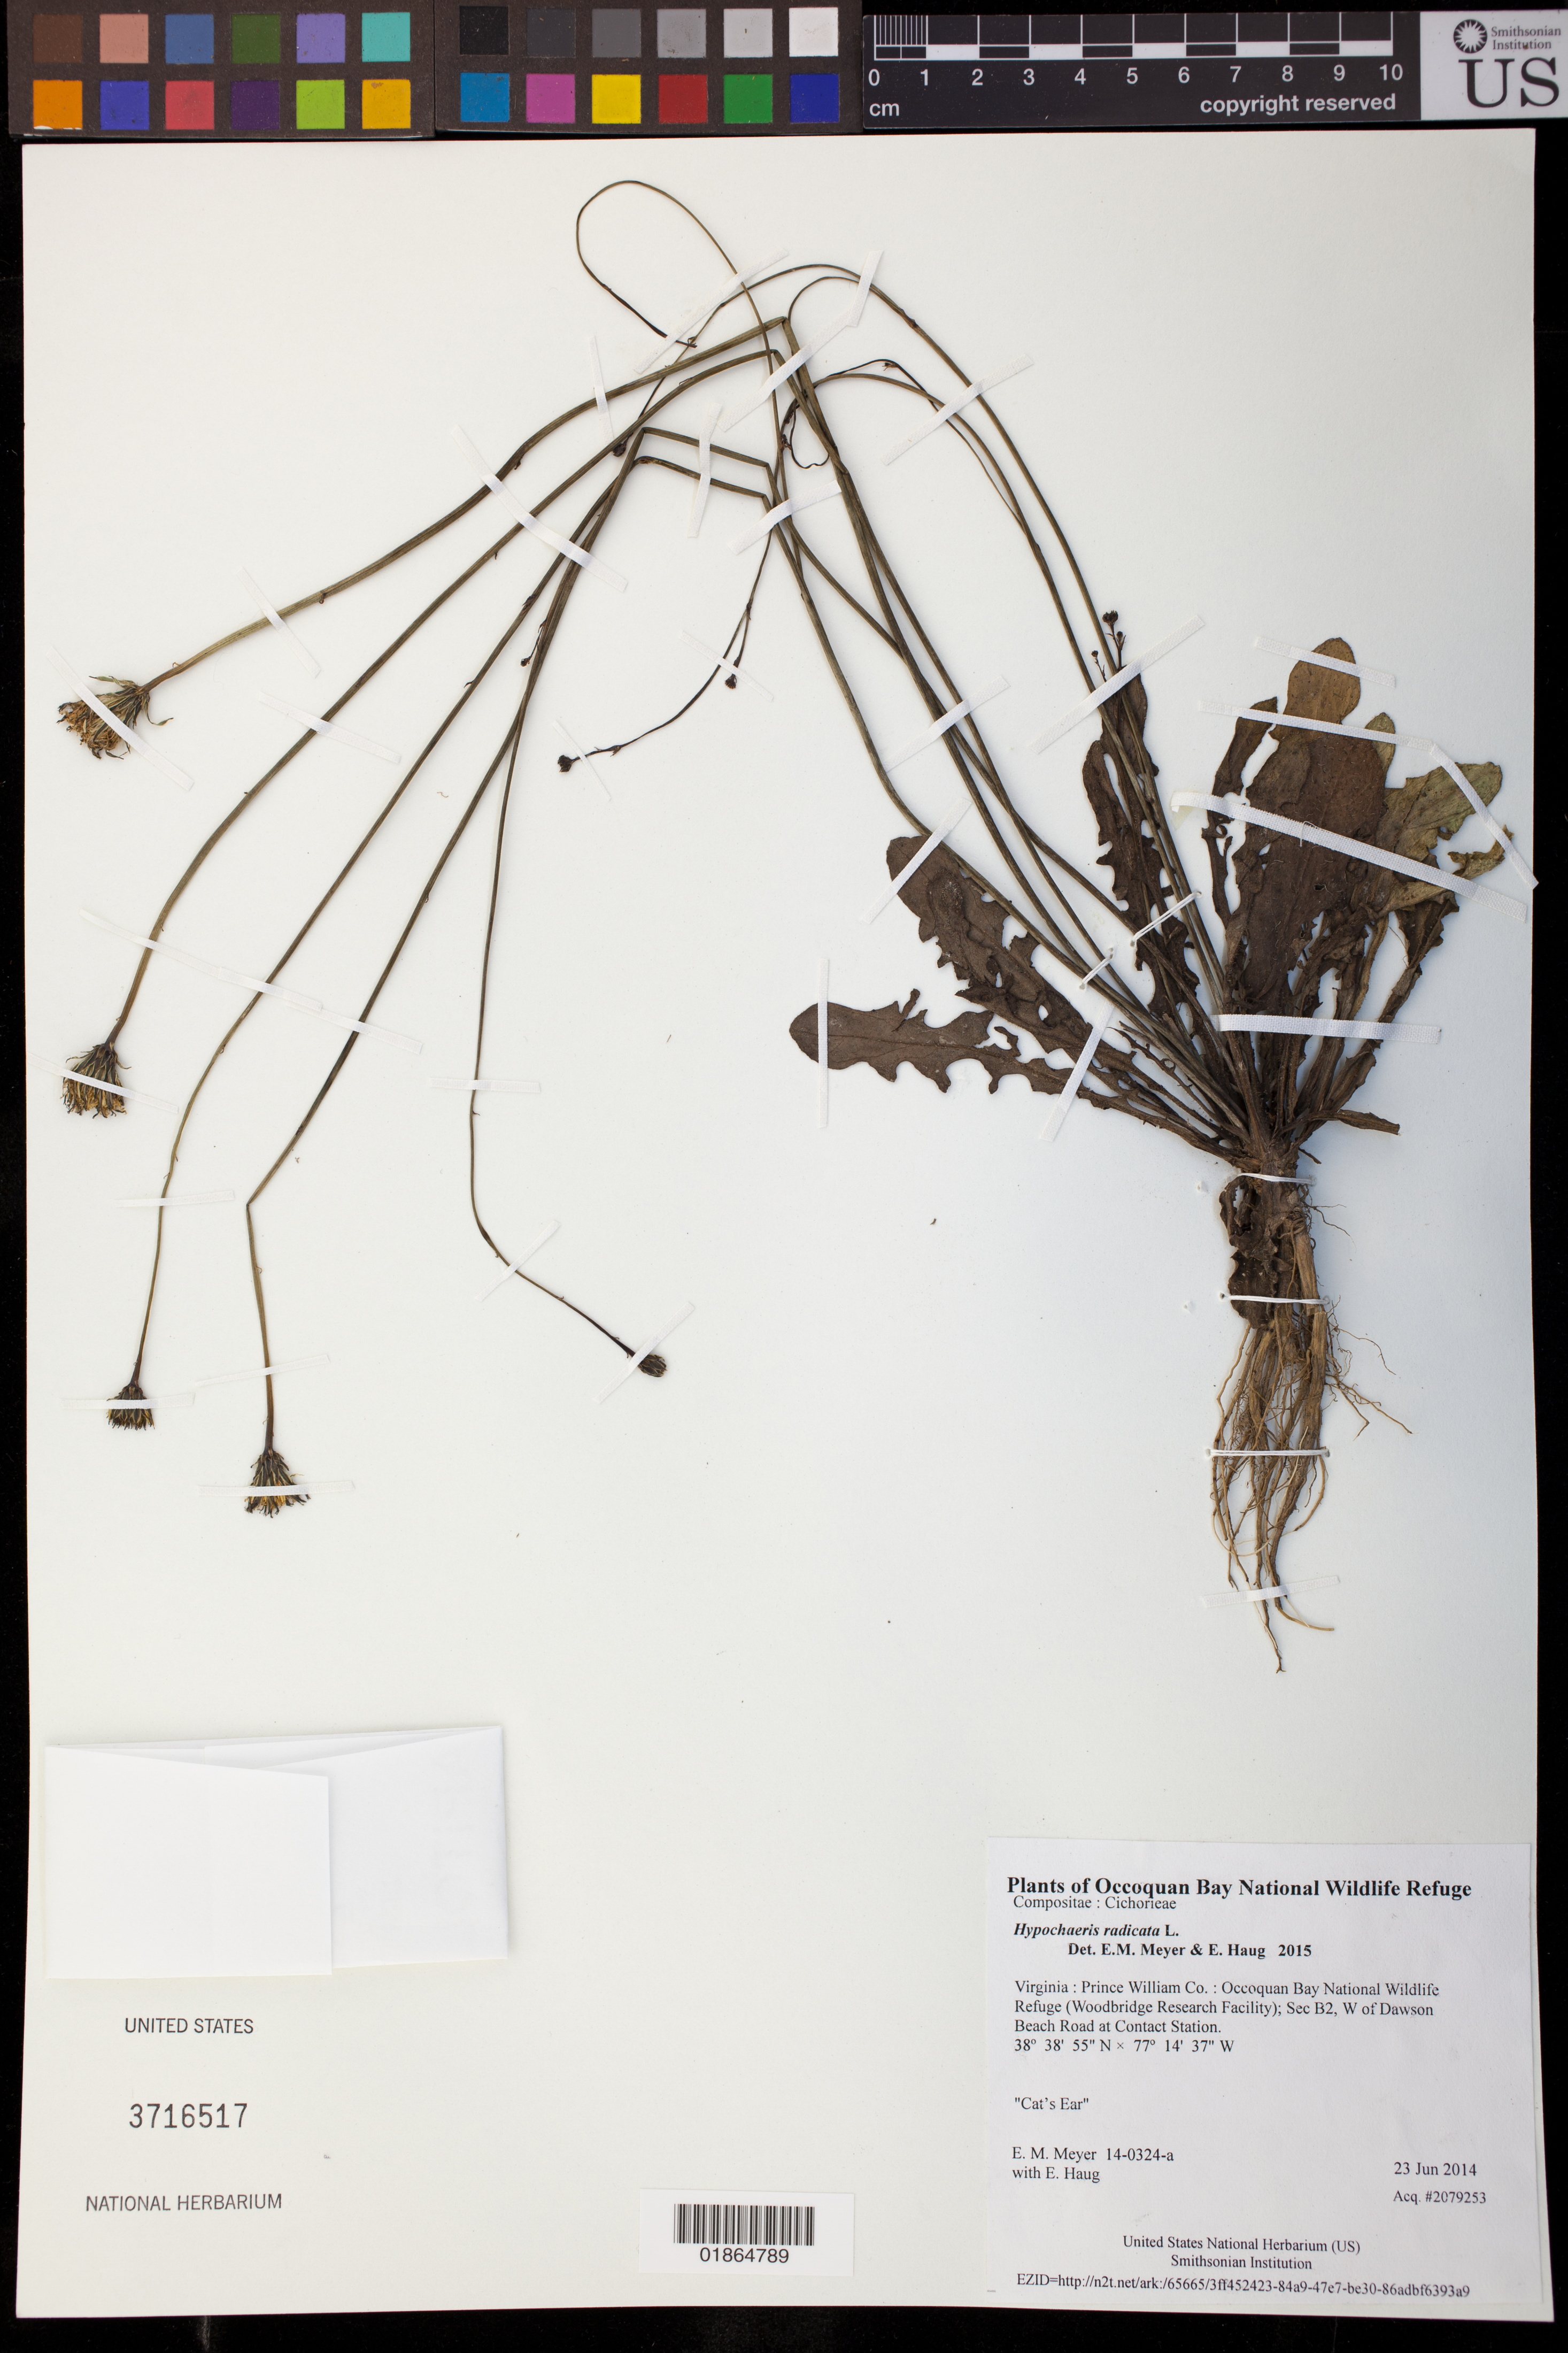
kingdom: Plantae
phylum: Tracheophyta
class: Magnoliopsida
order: Asterales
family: Asteraceae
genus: Hypochaeris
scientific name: Hypochaeris radicata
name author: L.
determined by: Meyer, E. M.; Haug, E.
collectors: E. M. Meyer & E. Haug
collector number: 14-0324-a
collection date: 2014-06-23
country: United States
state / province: Virginia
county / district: Prince William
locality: Occoquan Bay National Wildlife Refuge (Woodbridge Research Facility); Sec B2, W of Dawson Beach Road at Contact Station.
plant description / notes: Cat's Ear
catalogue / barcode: US 3716517